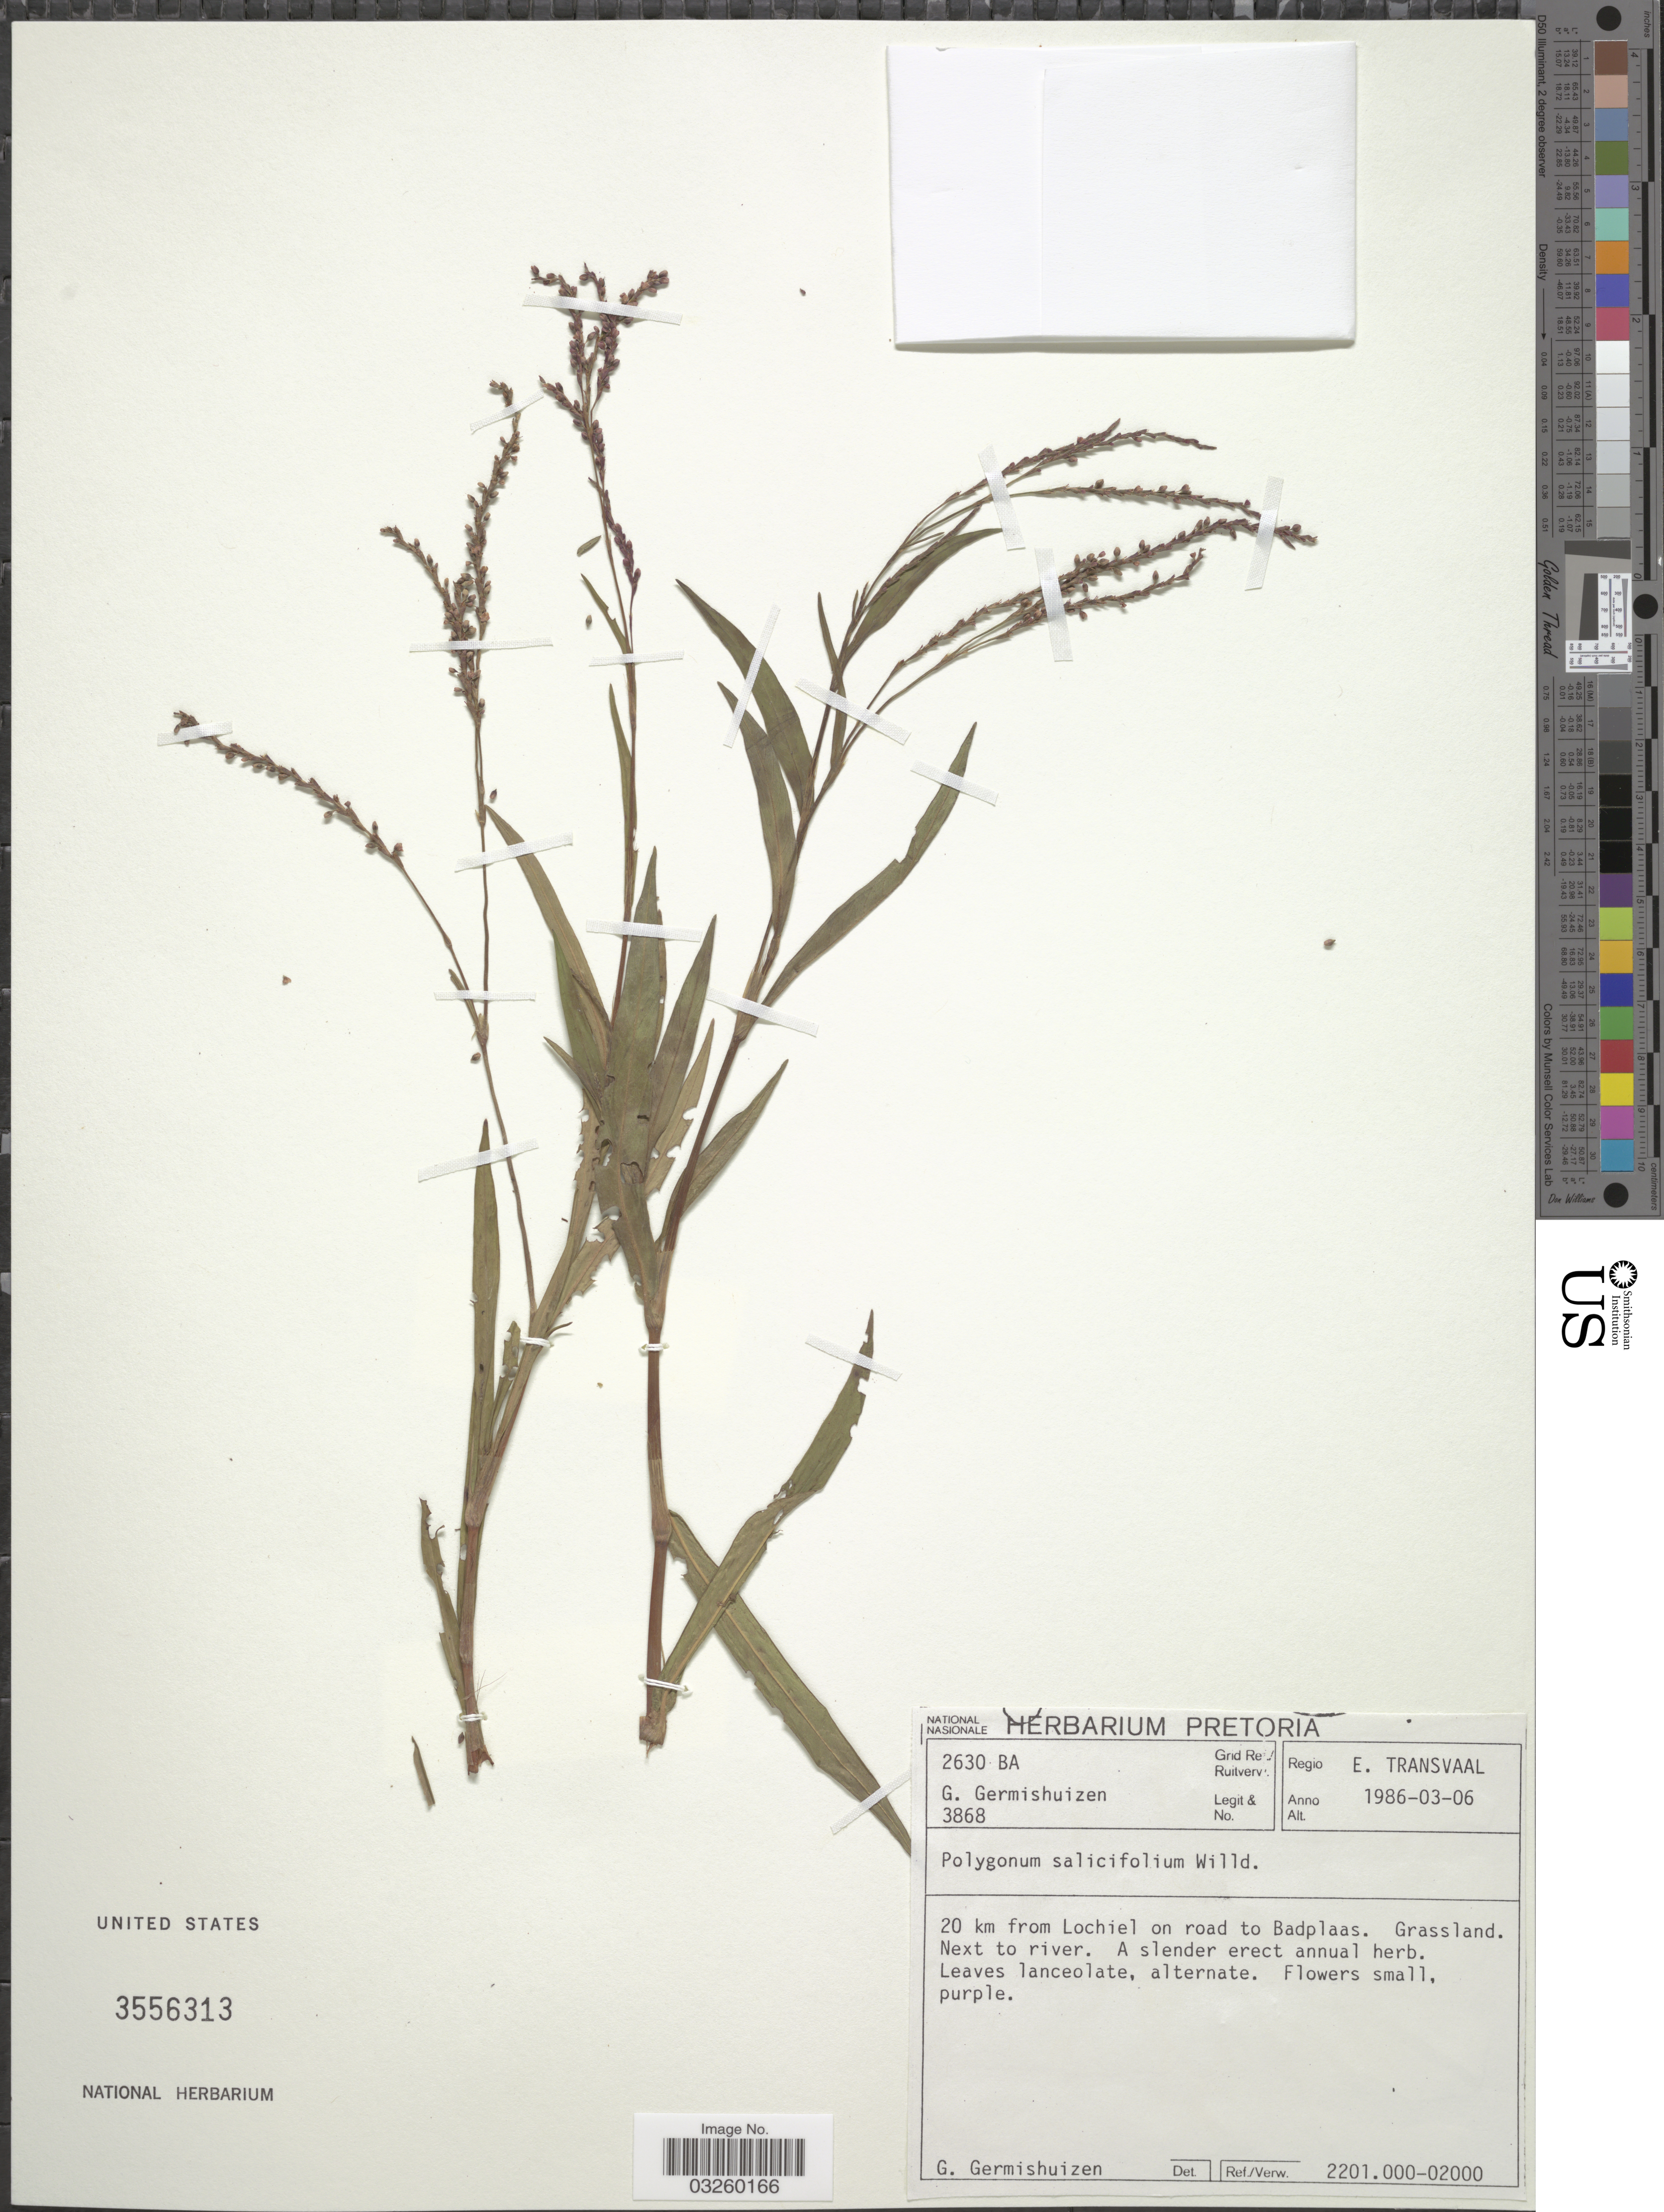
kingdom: Plantae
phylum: Tracheophyta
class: Magnoliopsida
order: Caryophyllales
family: Polygonaceae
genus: Polygonum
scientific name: Polygonum salicifolium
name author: Brouss. ex Willd.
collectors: G. Germishuizen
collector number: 3868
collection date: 1986-03-06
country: South Africa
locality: Grid. Ref./Ruitverw. 2630 BA. Regio E. Transvaal. 20 km from lochiel on road to Badplaas. Grassland.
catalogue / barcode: US 3556313